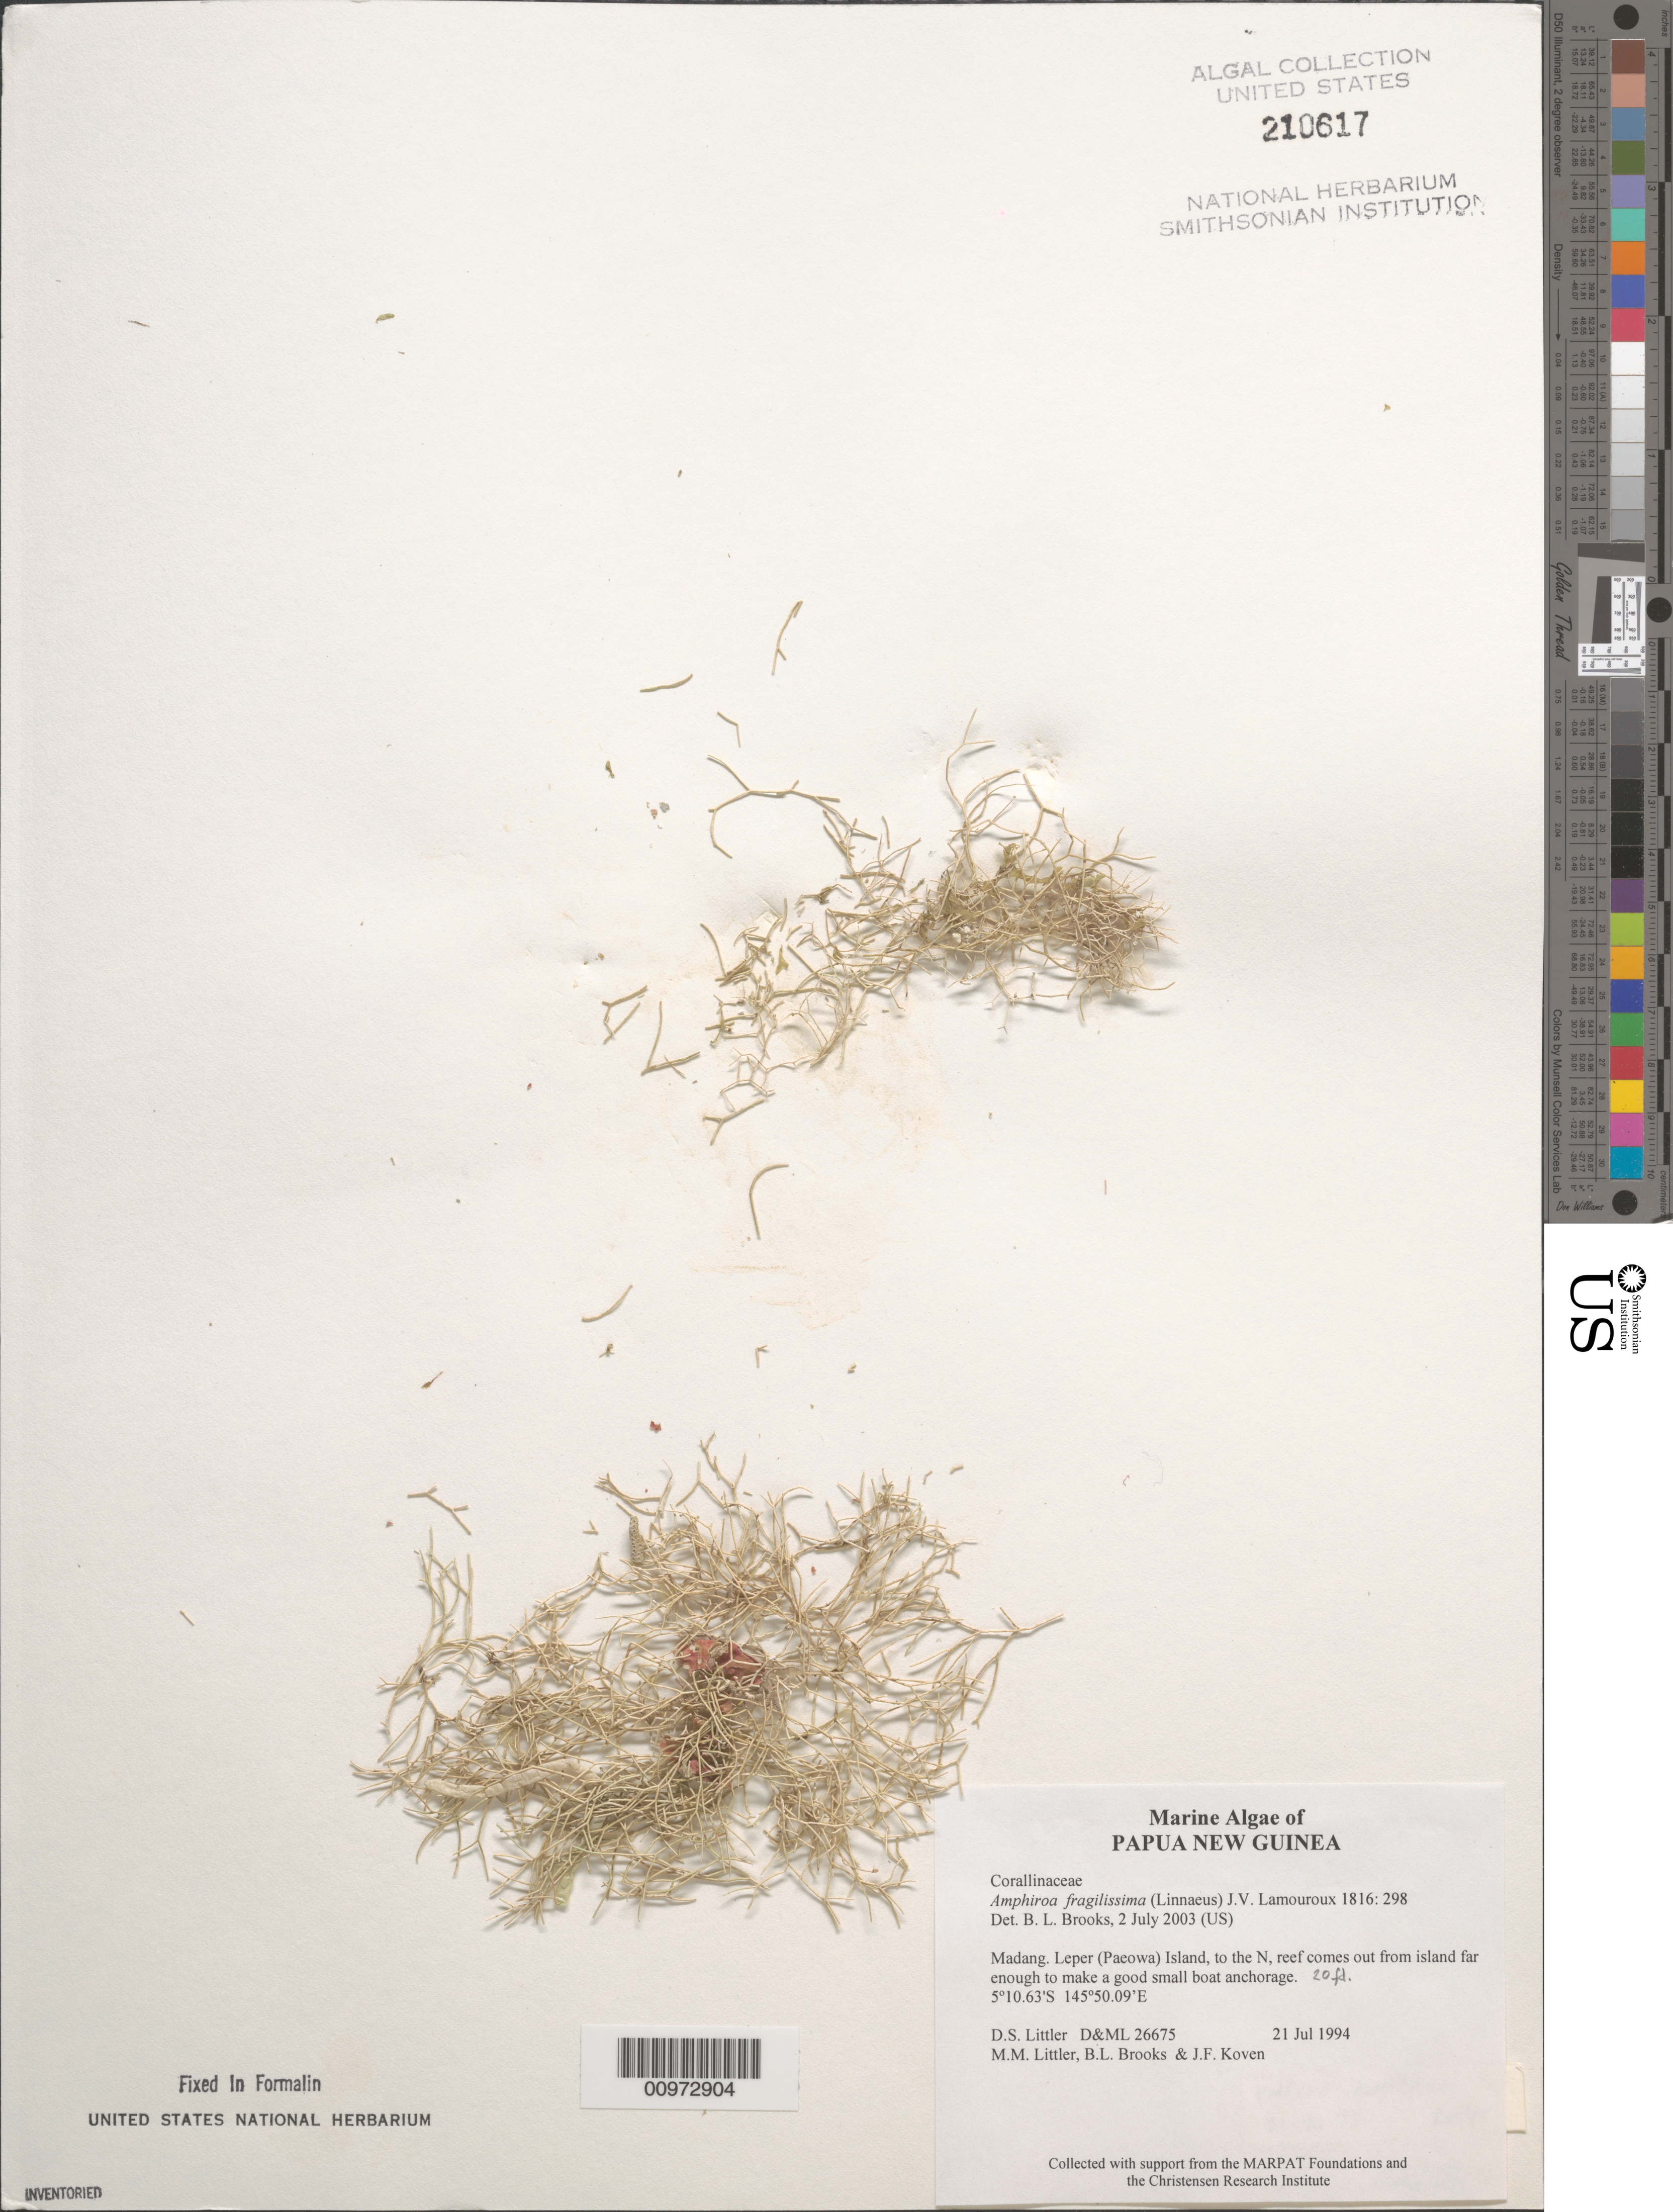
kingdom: Plantae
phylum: Rhodophyta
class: Florideophyceae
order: Corallinales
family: Lithophyllaceae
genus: Amphiroa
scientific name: Amphiroa fragilissima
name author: (L.) J.V.Lamouroux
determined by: Brooks, B. L., (BOT), Smithsonian Institution - National Museum of Natural History (UNITED STATES)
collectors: D. S. Littler, M. M. Littler, B. Brooks & J. Koven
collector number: D&ML 26675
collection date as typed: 21 Jul 1994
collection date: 1994-07-21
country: Papua New Guinea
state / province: Madang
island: Leper [Paeowa]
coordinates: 5 10.63'S, 145 50.09'E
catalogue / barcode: US 210617